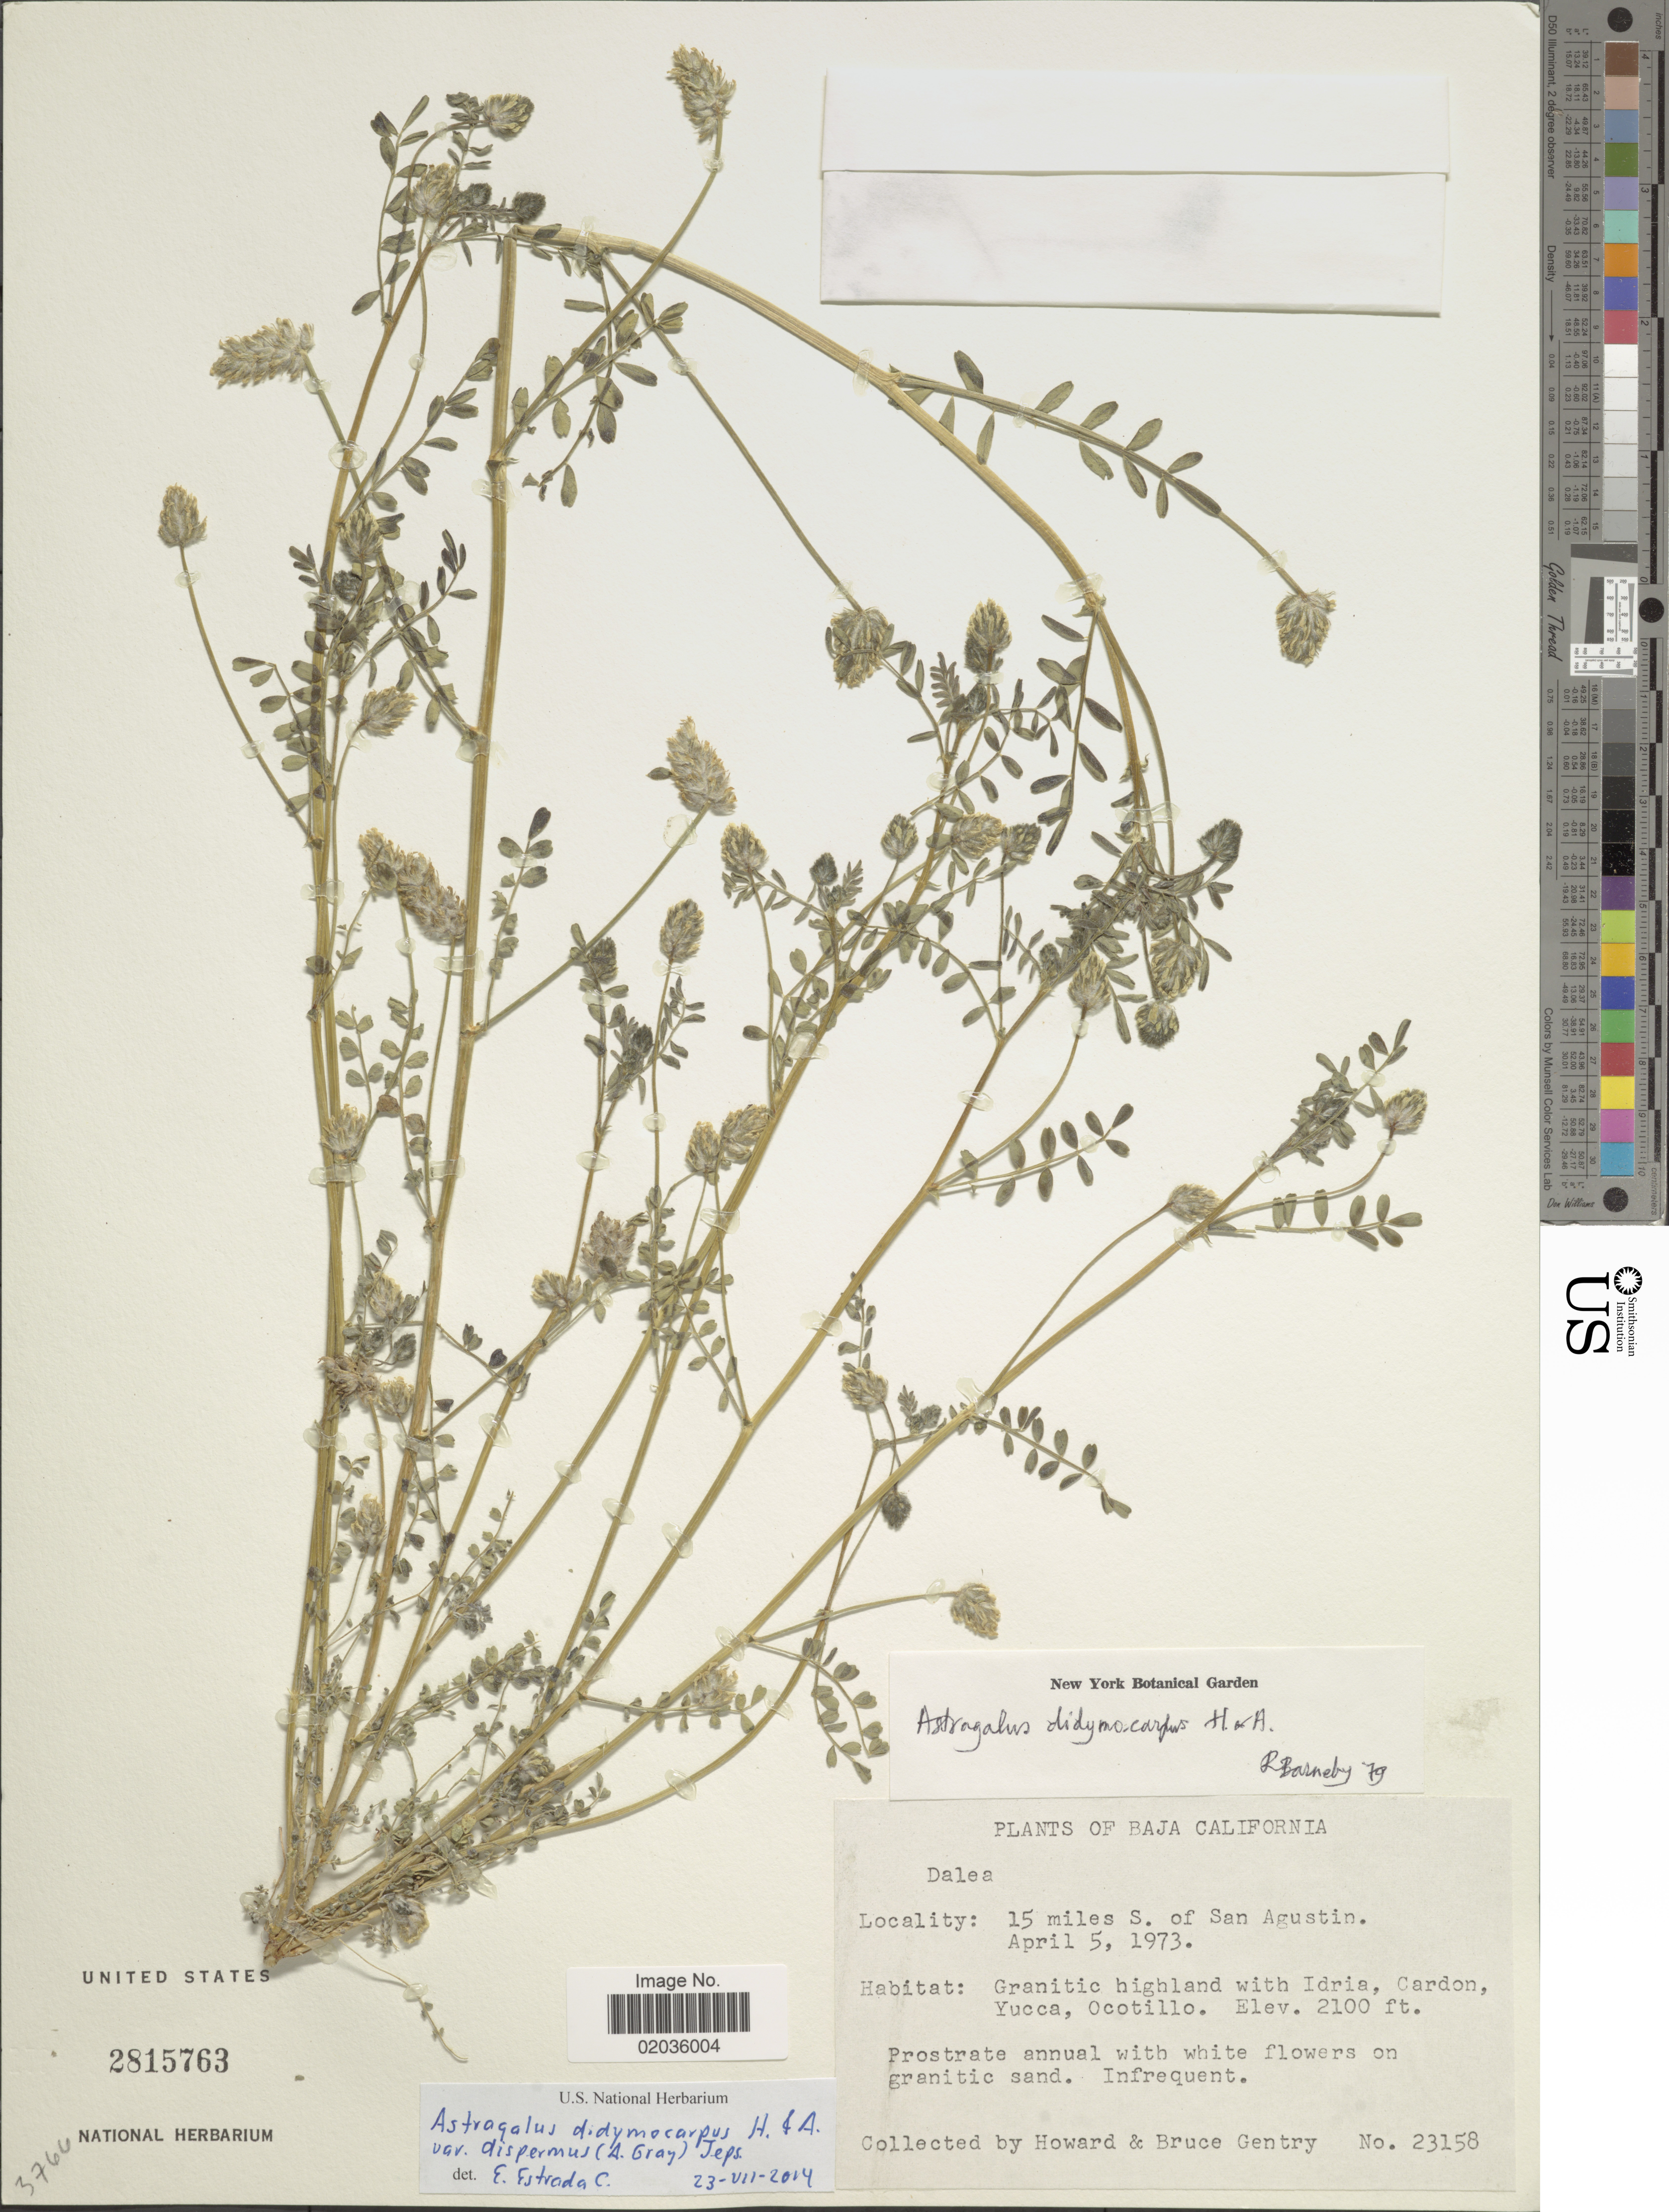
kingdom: Plantae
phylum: Tracheophyta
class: Magnoliopsida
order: Fabales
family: Fabaceae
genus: Astragalus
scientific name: Astragalus didymocarpus var. dispermus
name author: (A. Gray) Jeps.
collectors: H. S. Gentry & B. Gentry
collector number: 23158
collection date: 1973-04-05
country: Mexico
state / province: Baja California Norte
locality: Baja California. 15 miles S of San Agustin.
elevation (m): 640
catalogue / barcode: US 2815763